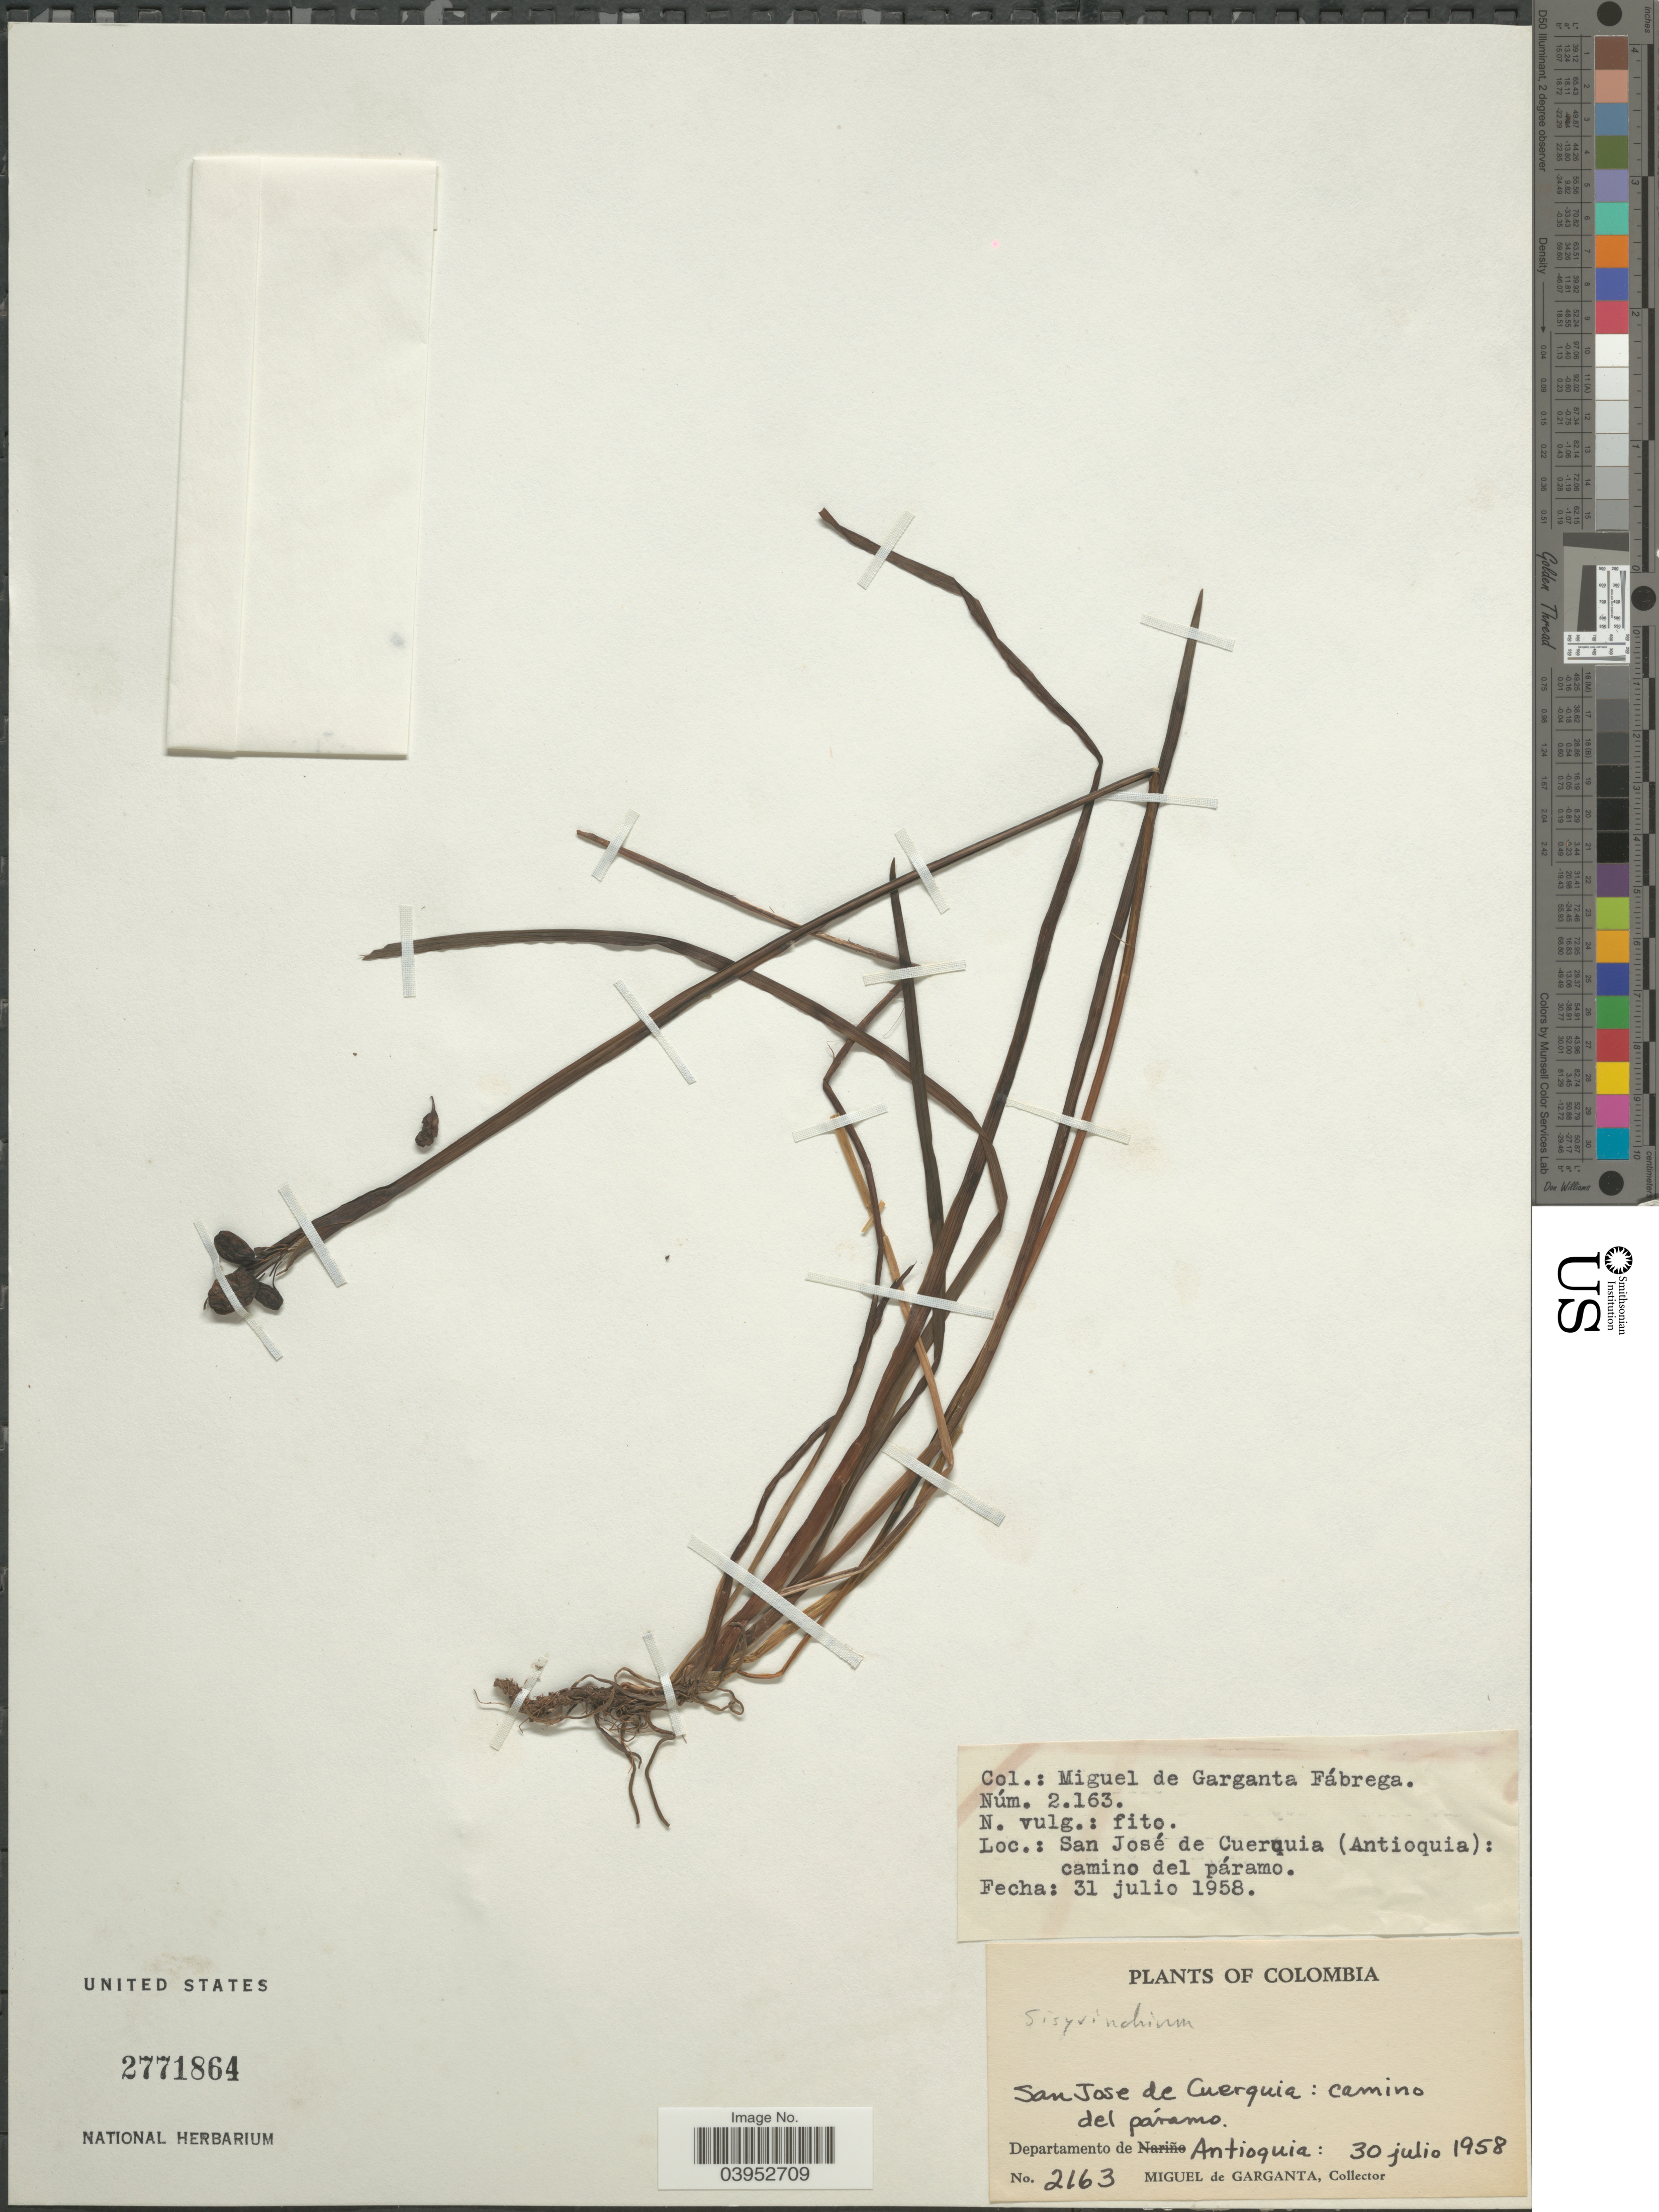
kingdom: Plantae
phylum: Tracheophyta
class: Liliopsida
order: Asparagales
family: Iridaceae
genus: Sisyrinchium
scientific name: Sisyrinchium sp.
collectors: M. Garganta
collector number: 2163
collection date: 1958-07-30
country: Colombia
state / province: Antioquia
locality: San José de Cuerquia (Antioquia): camino del páramo. San Jose de Cuerquia: Departamento de Antioquia.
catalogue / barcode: US 2771864